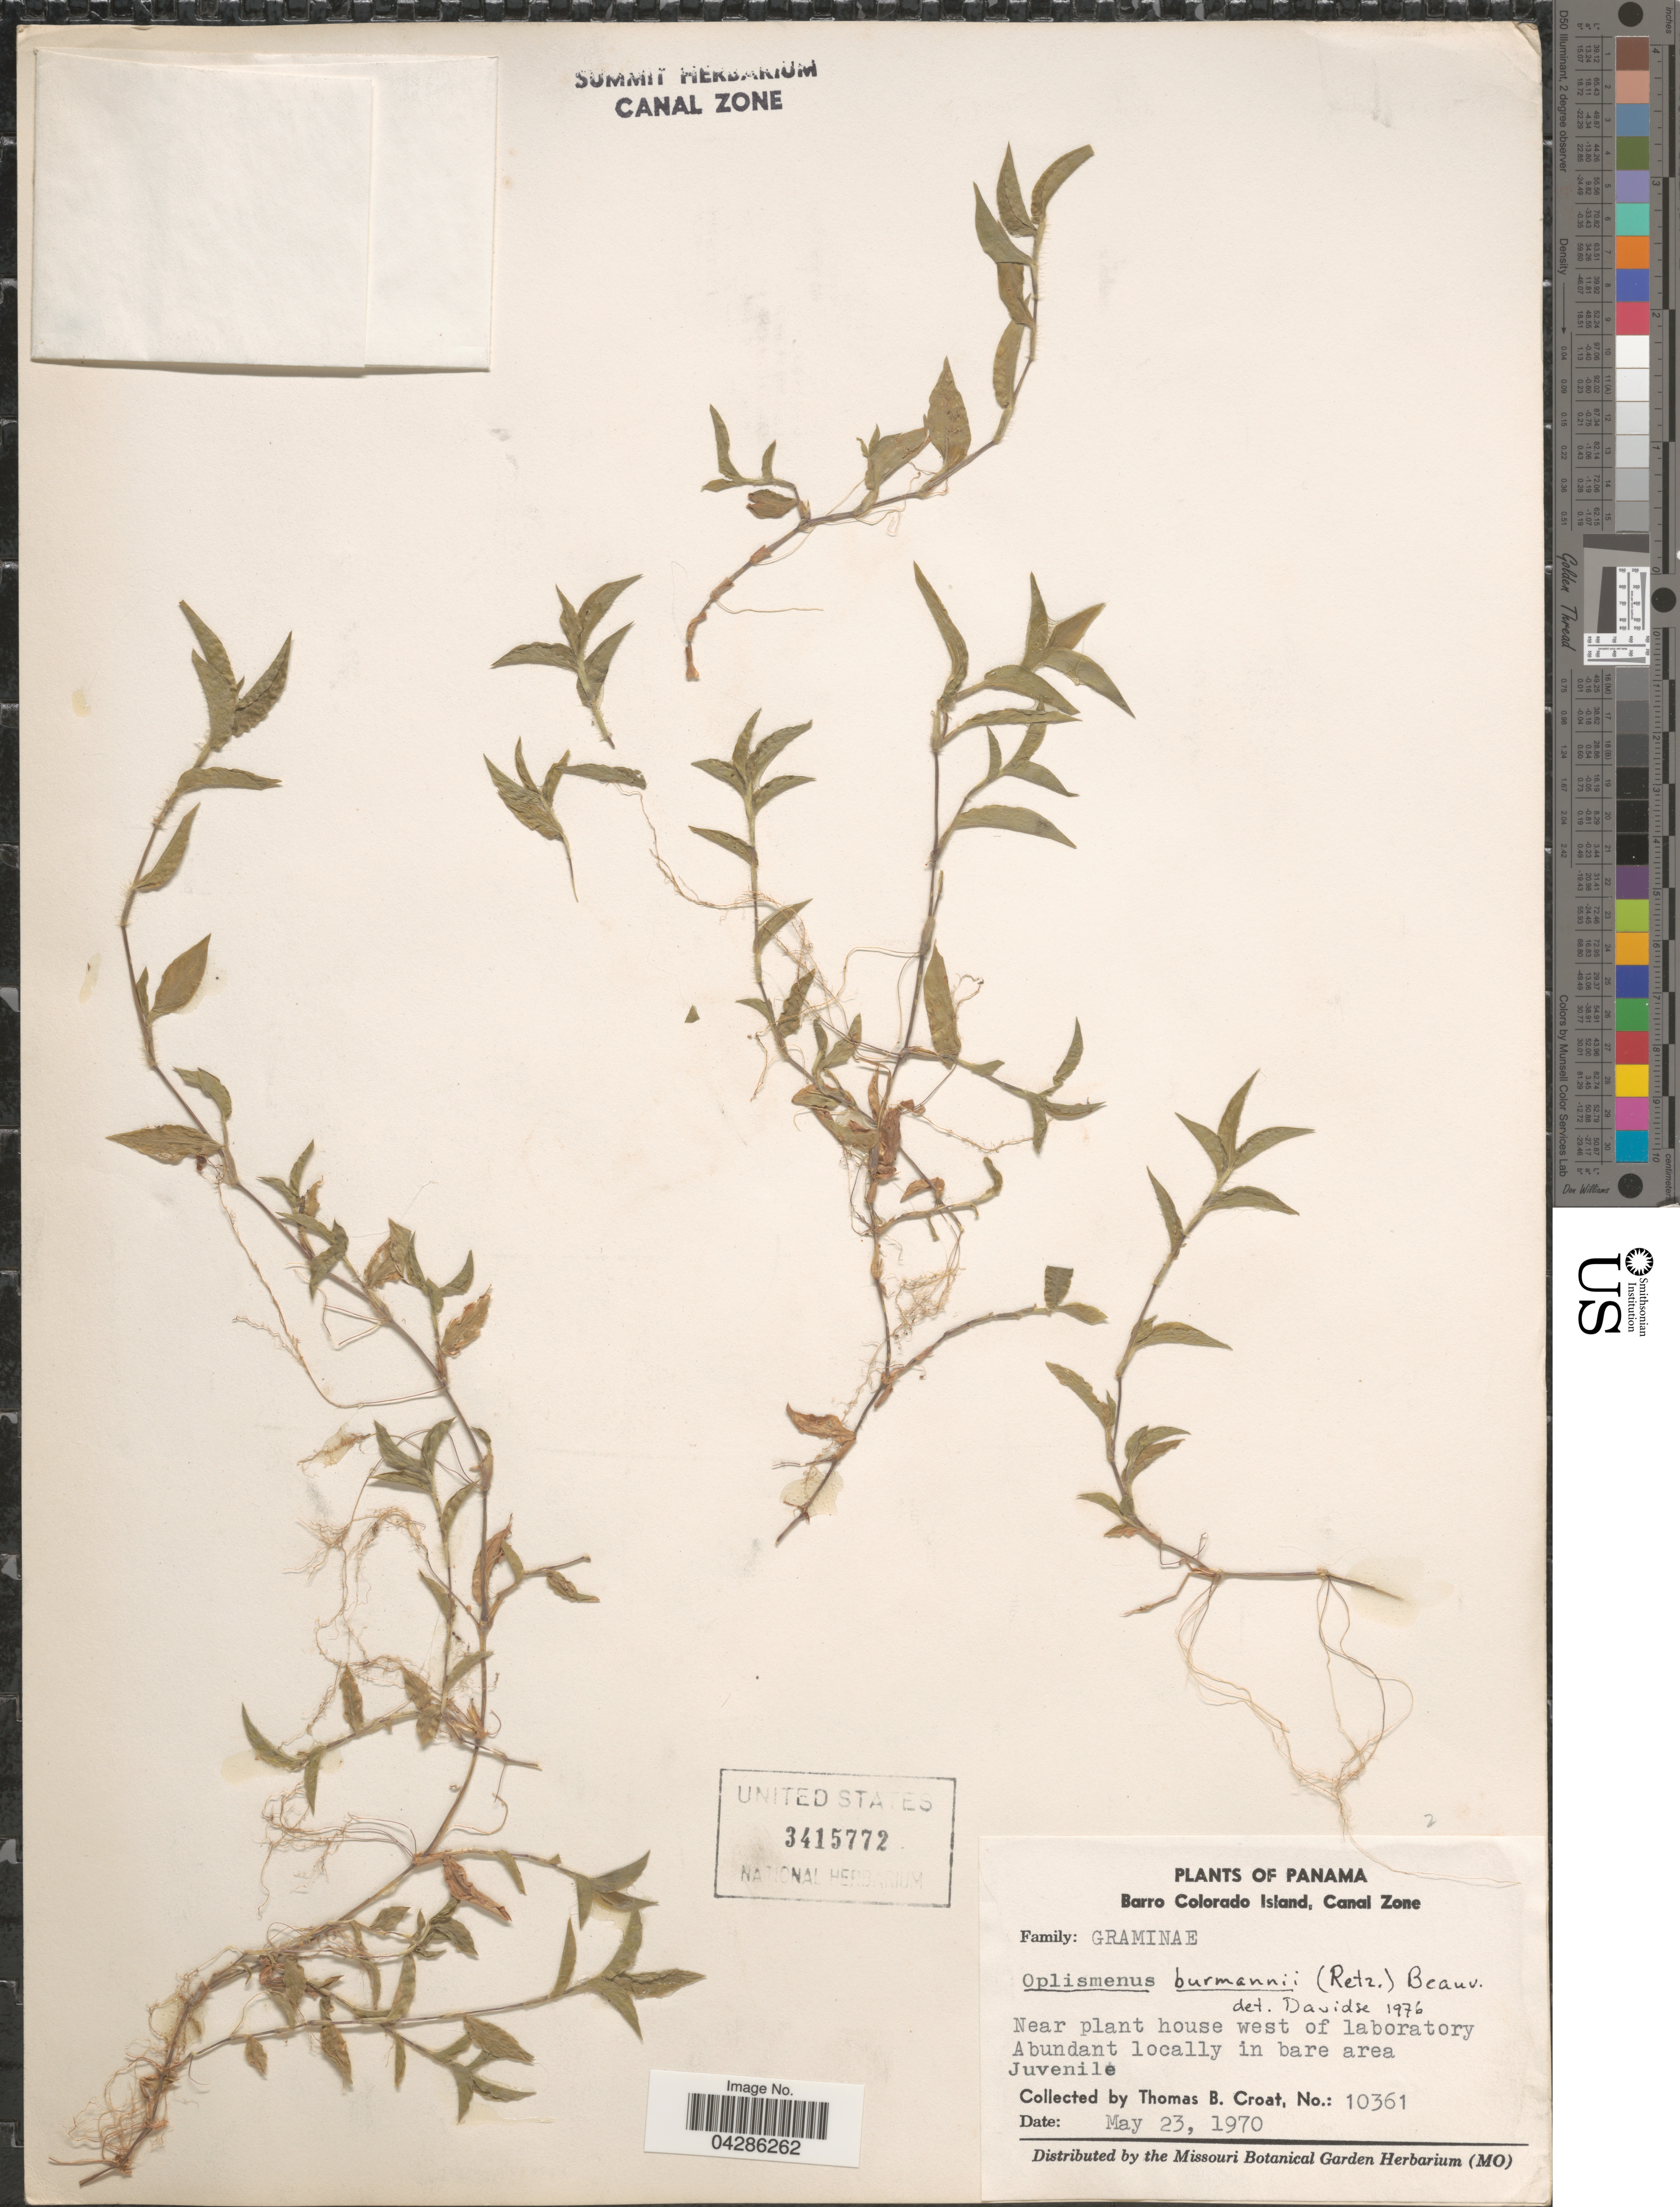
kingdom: Plantae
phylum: Tracheophyta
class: Liliopsida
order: Poales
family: Poaceae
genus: Oplismenus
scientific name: Oplismenus burmannii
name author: (Retz.) P. Beauv.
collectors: T. B. Croat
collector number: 10361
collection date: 1970-05-23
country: Panama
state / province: Colón / Panamá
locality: Barro Colorado Island. Near plant house west of laboratory. Abundant locally in bare area Juvenile.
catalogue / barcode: US 3415772